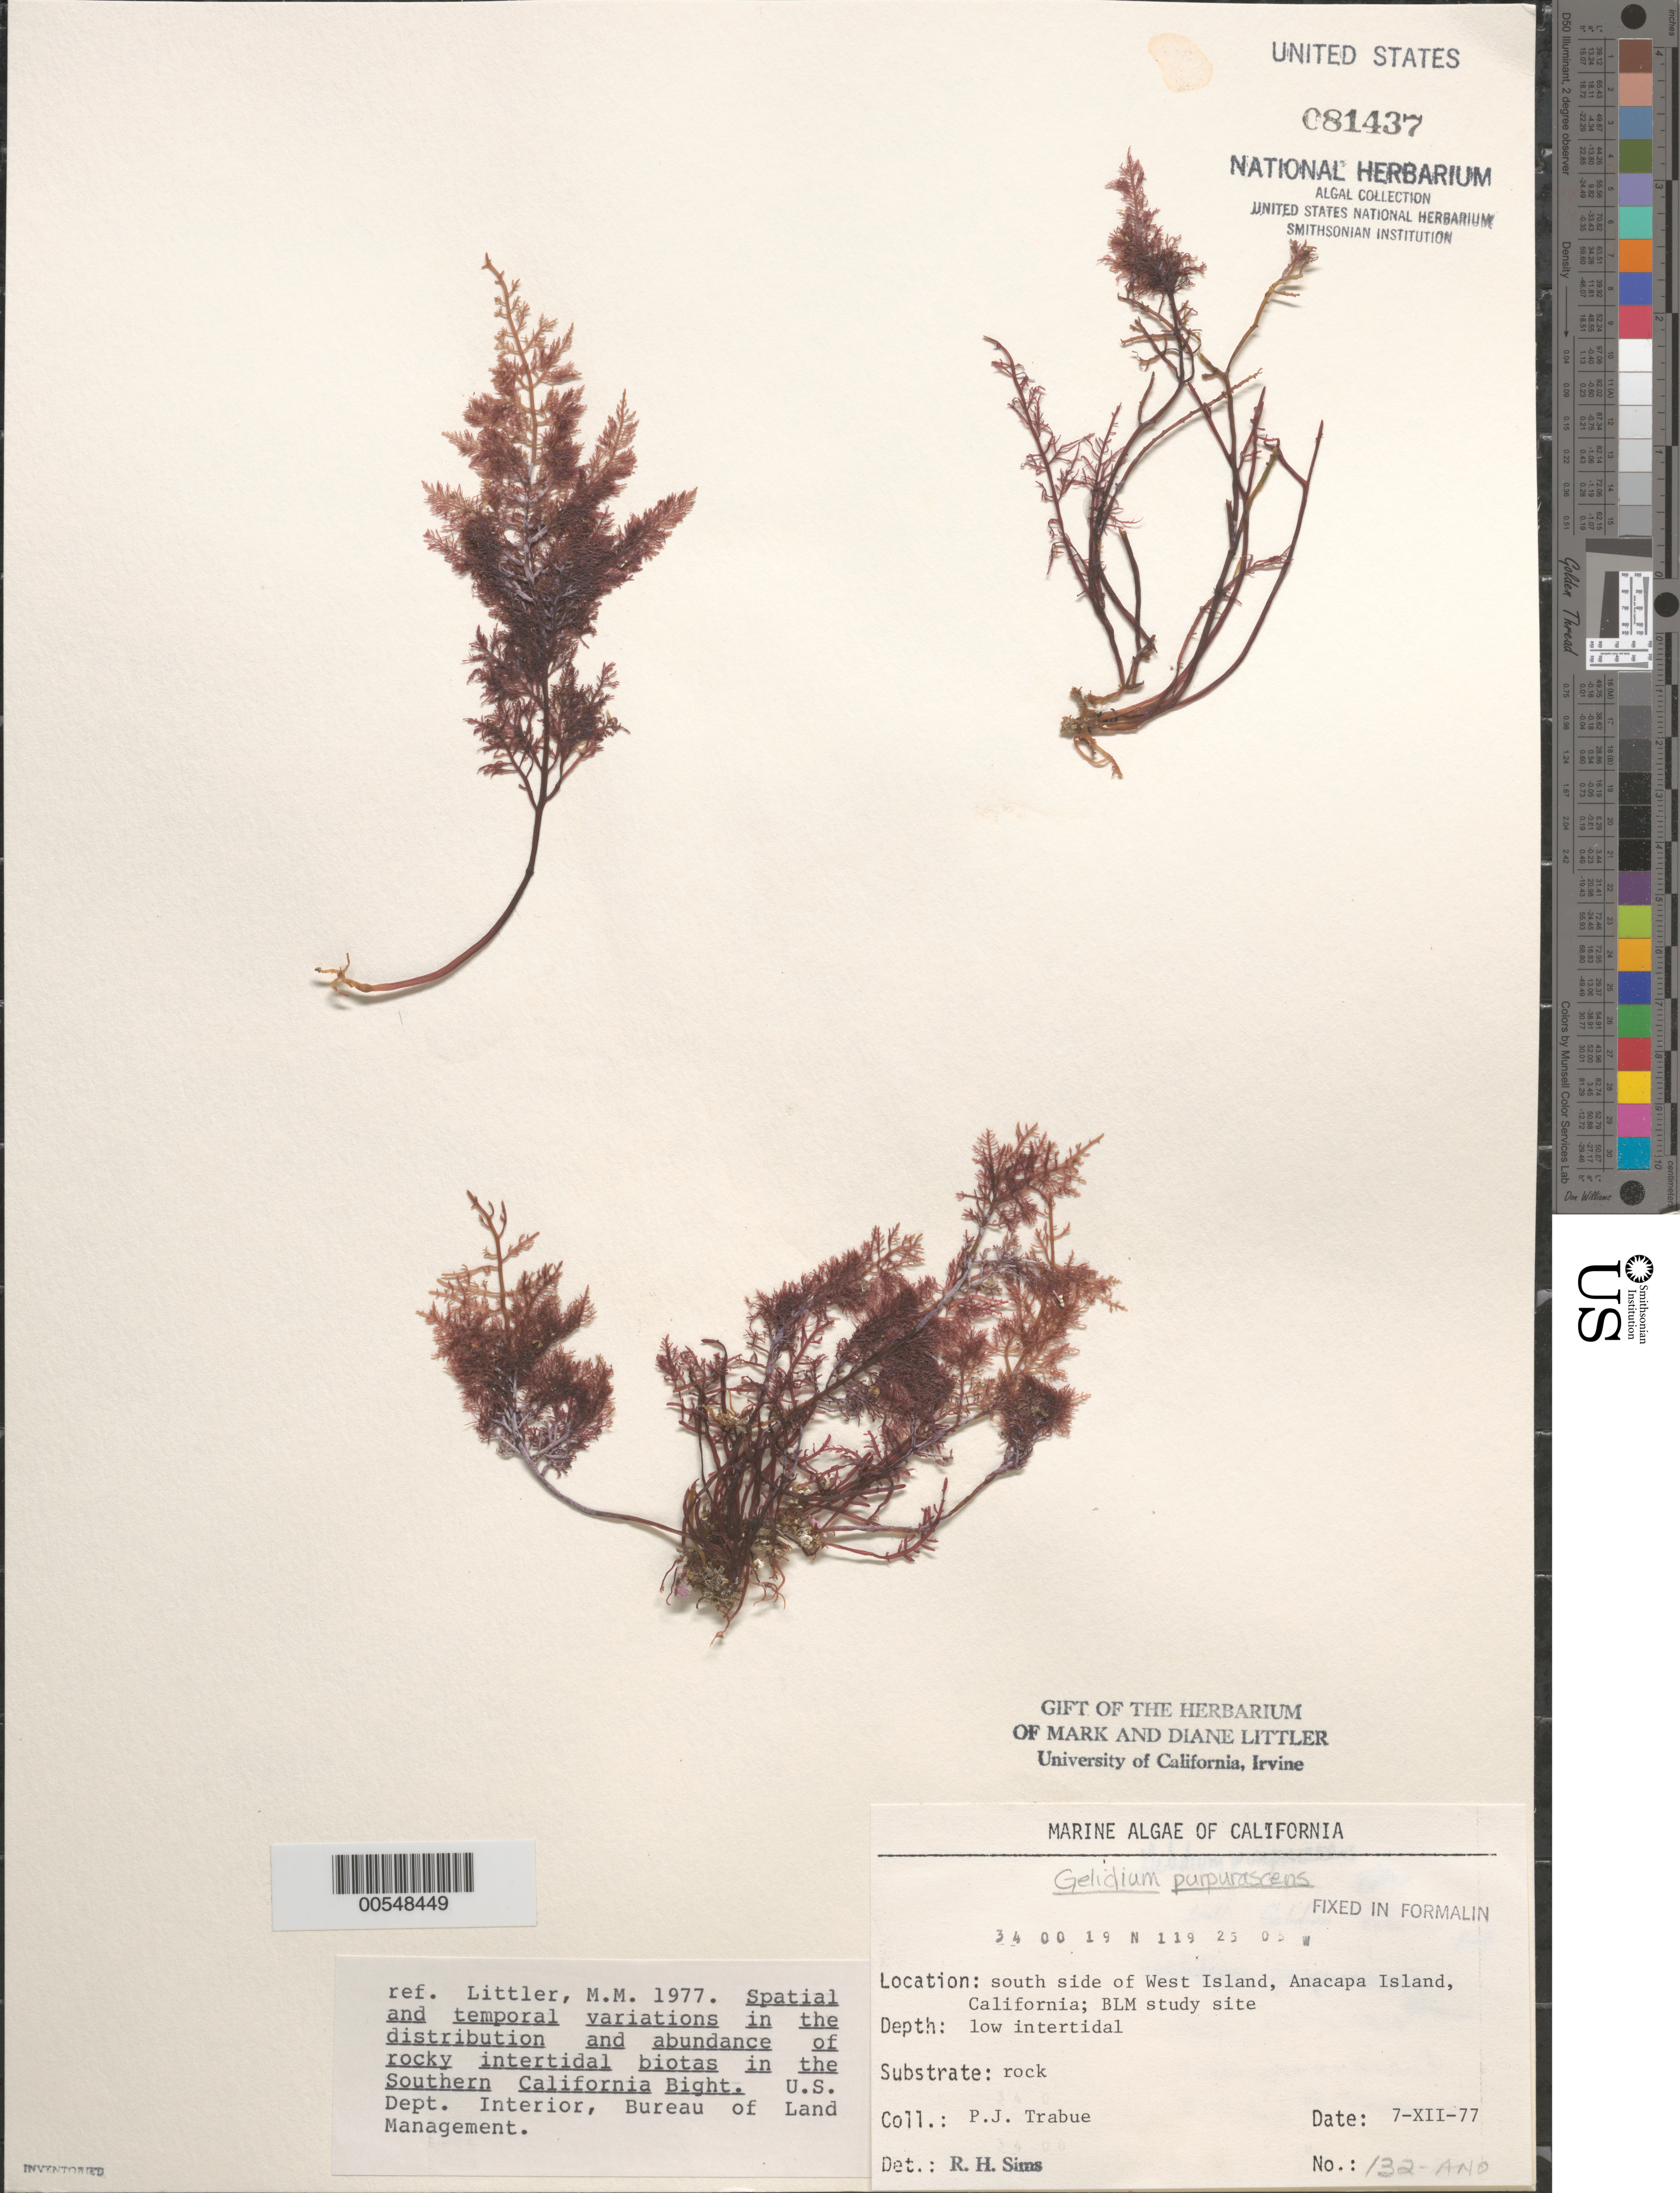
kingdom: Plantae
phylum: Rhodophyta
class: Florideophyceae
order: Gelidiales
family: Gelidiaceae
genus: Gelidium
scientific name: Gelidium purpurascens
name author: N.L. Gardner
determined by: Sims, Robert H.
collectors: P. J. Trabue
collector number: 132-ANO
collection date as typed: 07 Dec 1977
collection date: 1977-12-07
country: United States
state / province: California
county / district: Ventura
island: Anacapa Island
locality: South side of west island, near Cat Rock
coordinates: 34 00'19"N, 119 25'05"W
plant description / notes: BLM-SOCALBIGHT Rocky Intertidal Survey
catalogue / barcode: US 81437